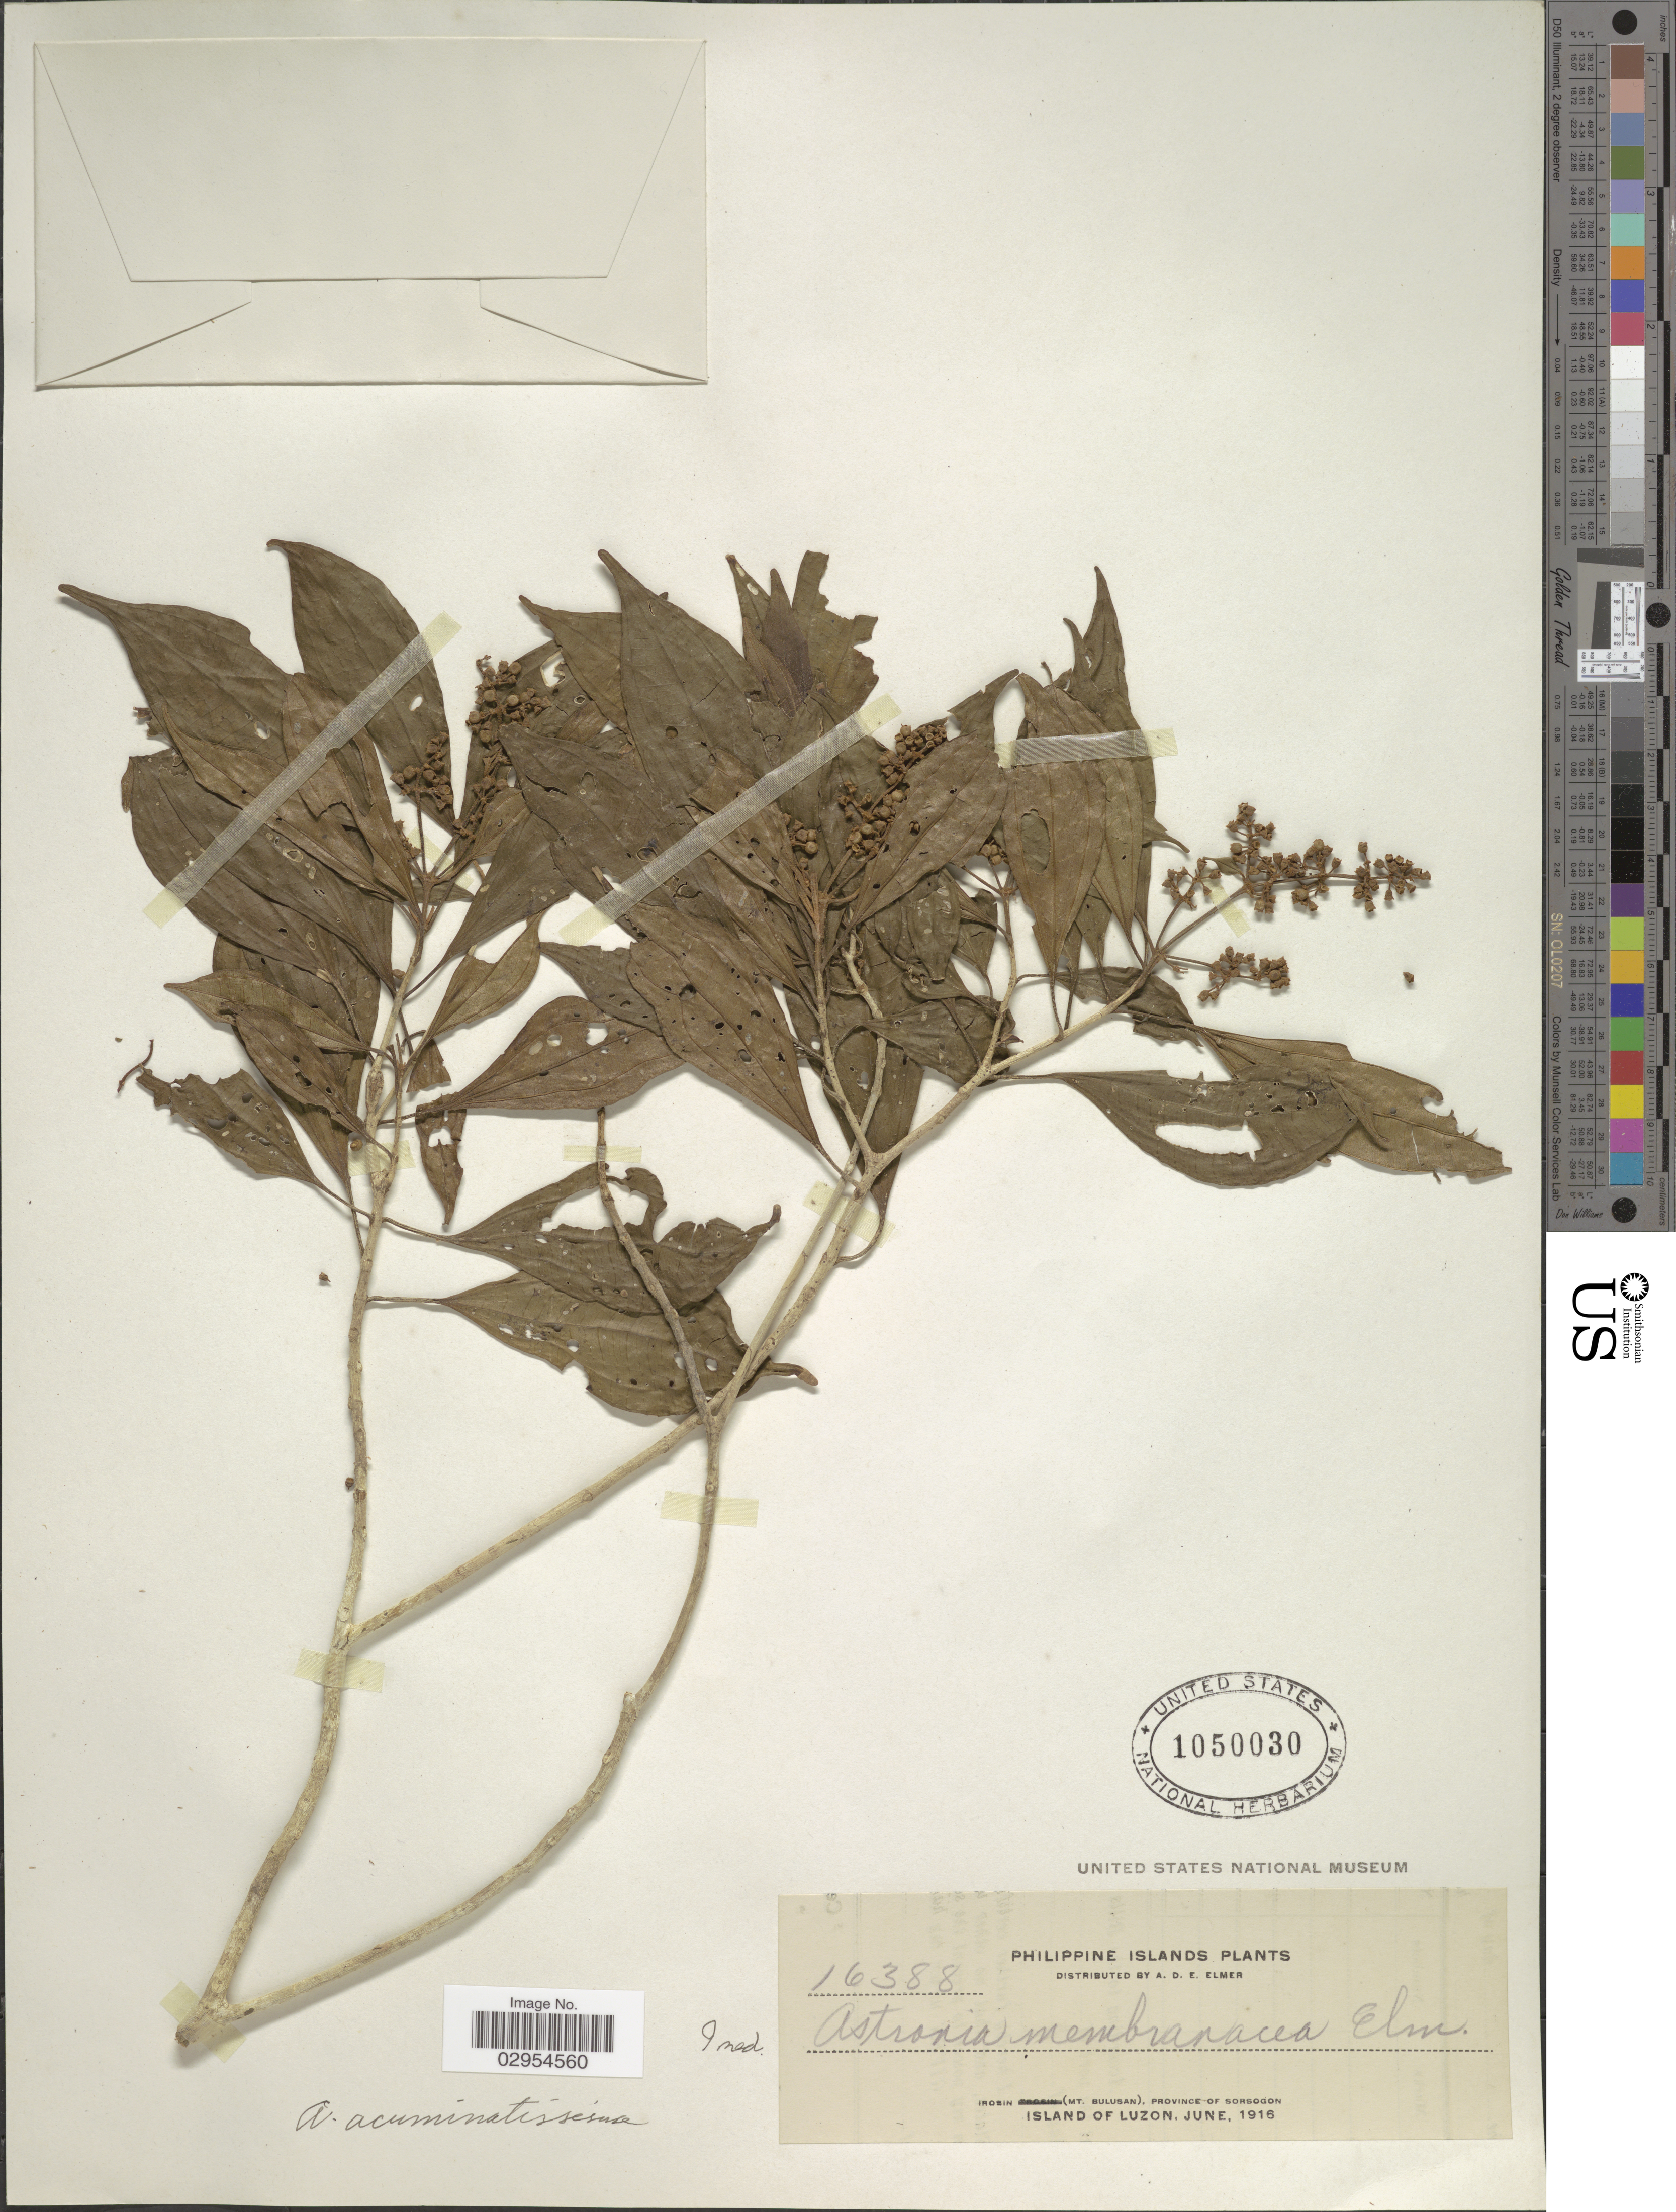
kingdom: Plantae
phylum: Tracheophyta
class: Magnoliopsida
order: Myrtales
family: Melastomataceae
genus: Astronia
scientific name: Astronia acuminatissima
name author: Merr.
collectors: A. D. E. Elmer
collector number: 16388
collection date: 1916-06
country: Philippines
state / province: Bicol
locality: Irosin (Mt. Bulusan), Province of Sorsogon. Island of Luzon.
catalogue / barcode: US 1050030